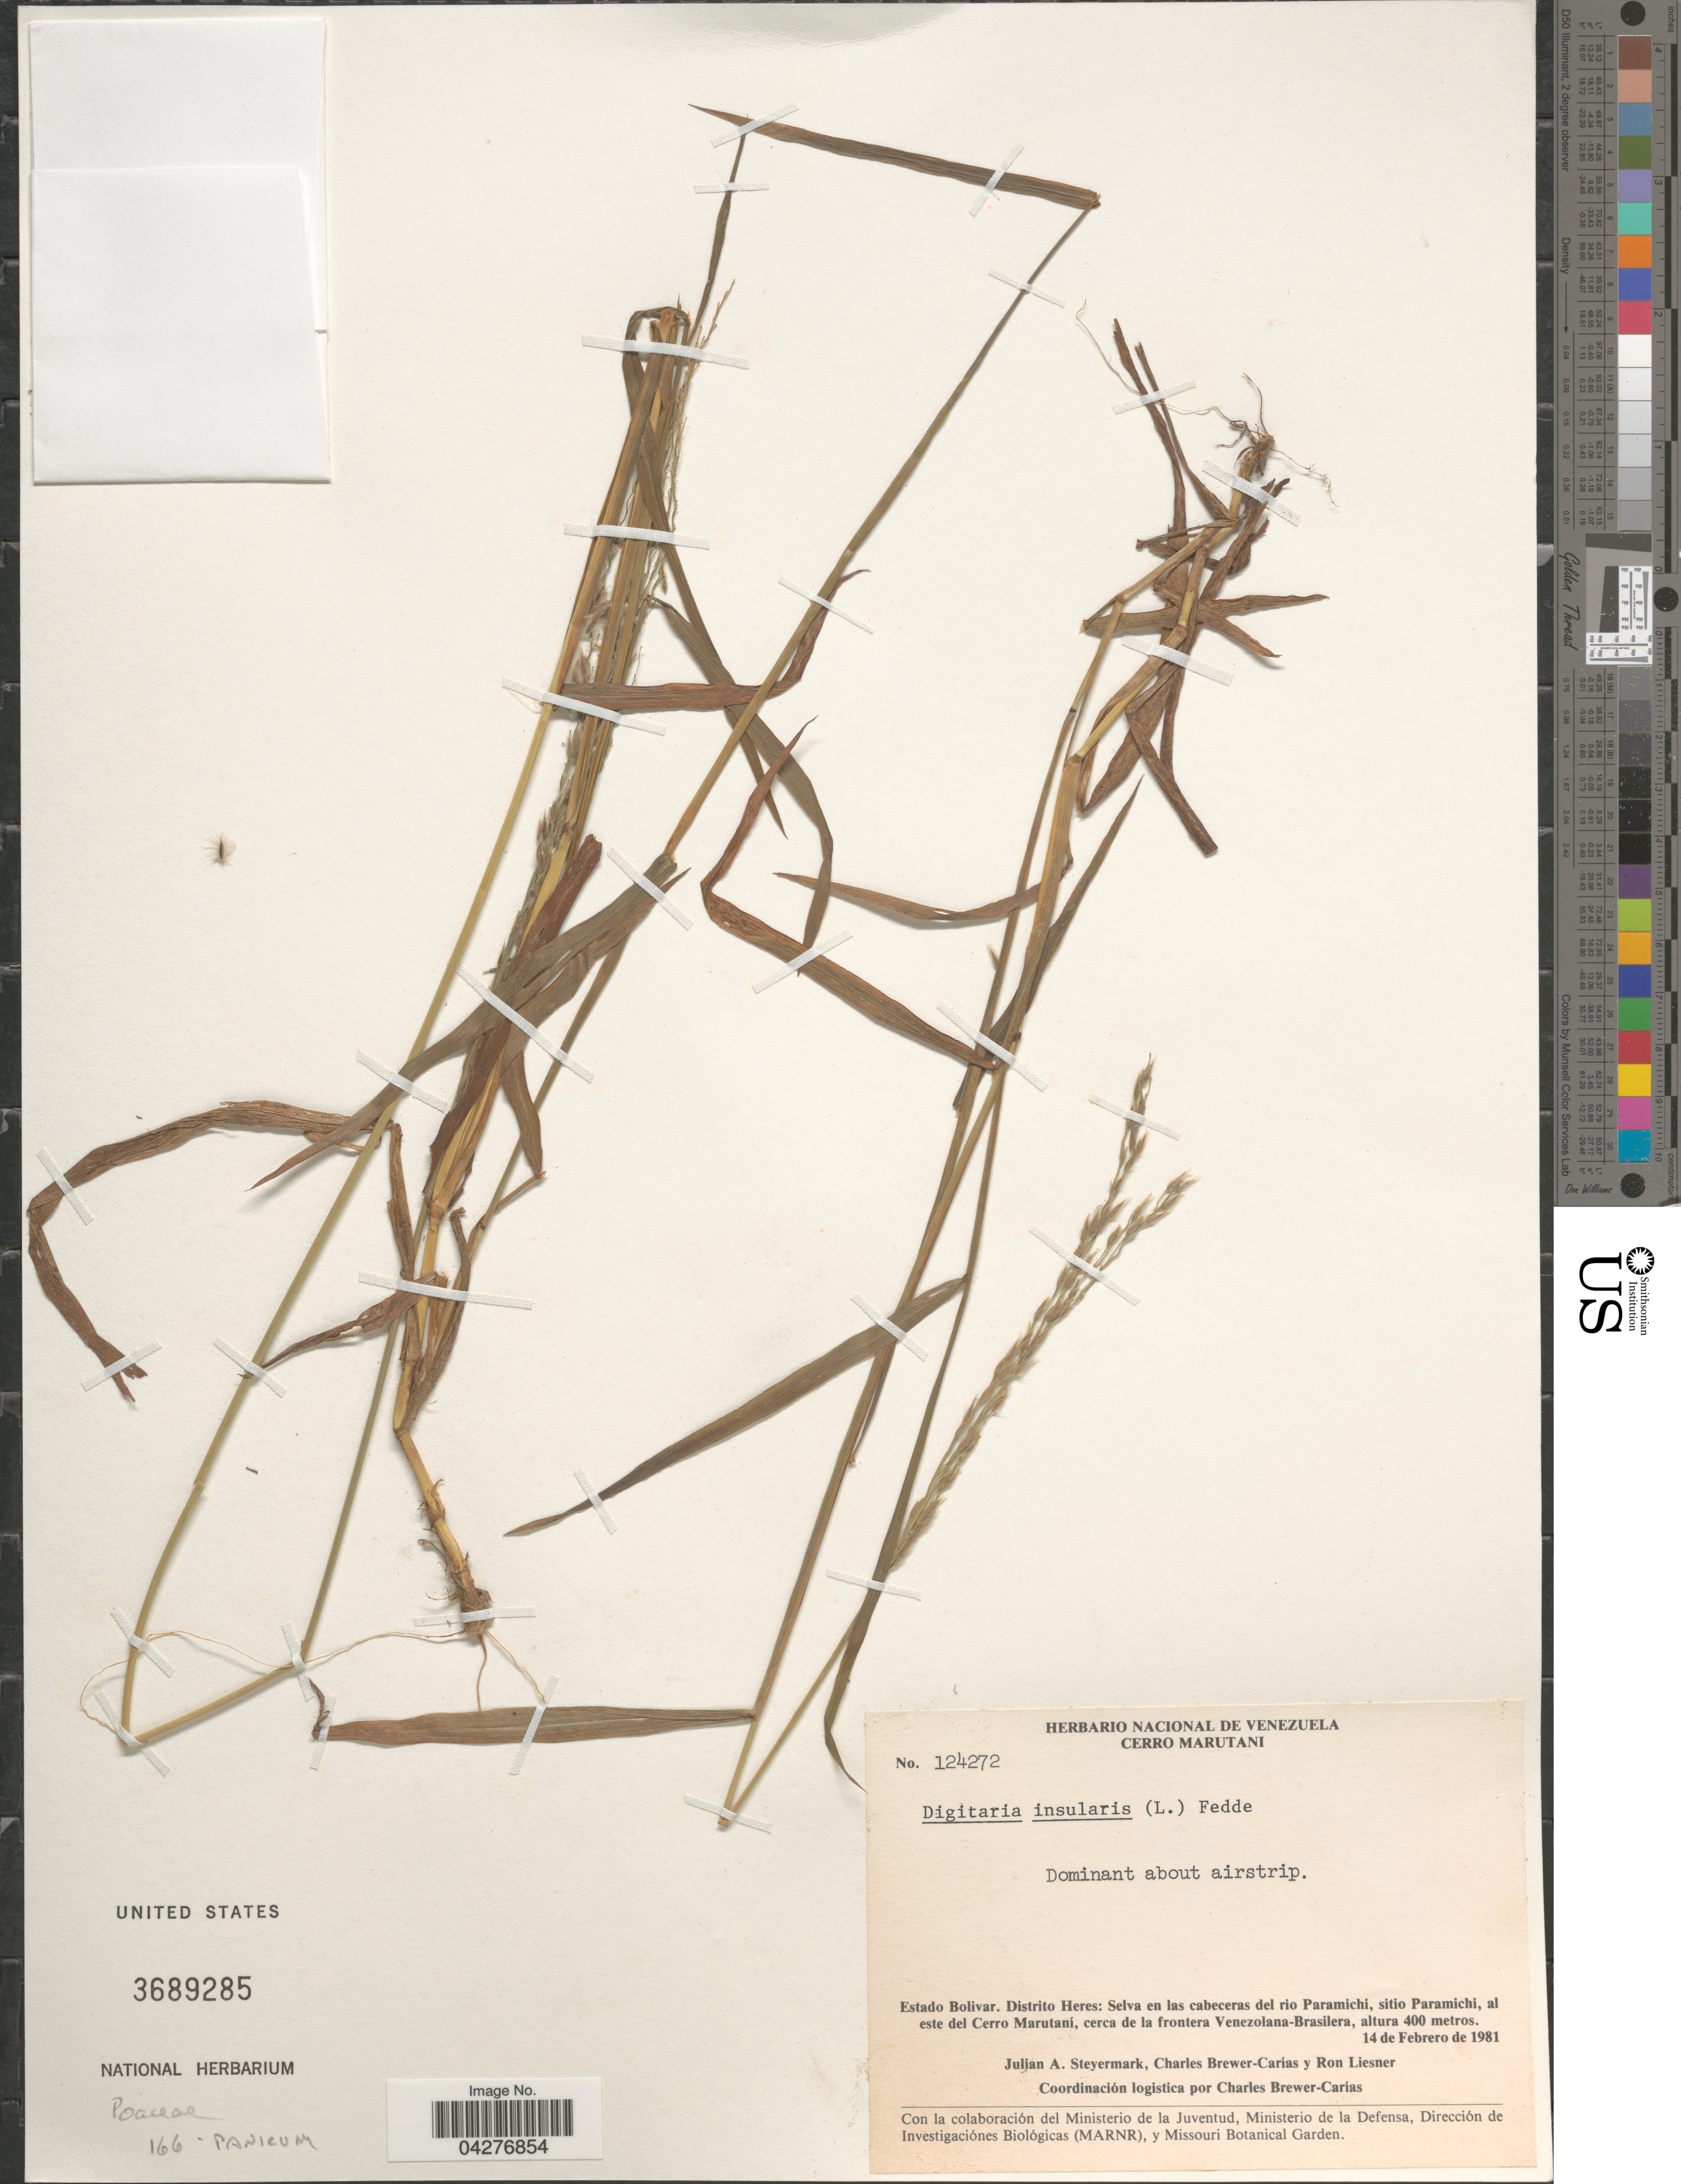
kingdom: Plantae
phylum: Tracheophyta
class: Liliopsida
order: Poales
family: Poaceae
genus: Digitaria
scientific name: Digitaria insularis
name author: (L.) Fedde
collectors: J. Steyermark, C. Brewer-Carias & R. L. Liesner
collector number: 124272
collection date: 1981-02-14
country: Venezuela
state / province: Bolivar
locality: Distrito Heres: Selva en las cabeceras del rio Paramichi, sitio Paramichi, al este del Cerro Marutaní, cerca de la frontera Venezolana-Brasilera.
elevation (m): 400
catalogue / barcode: US 3689285